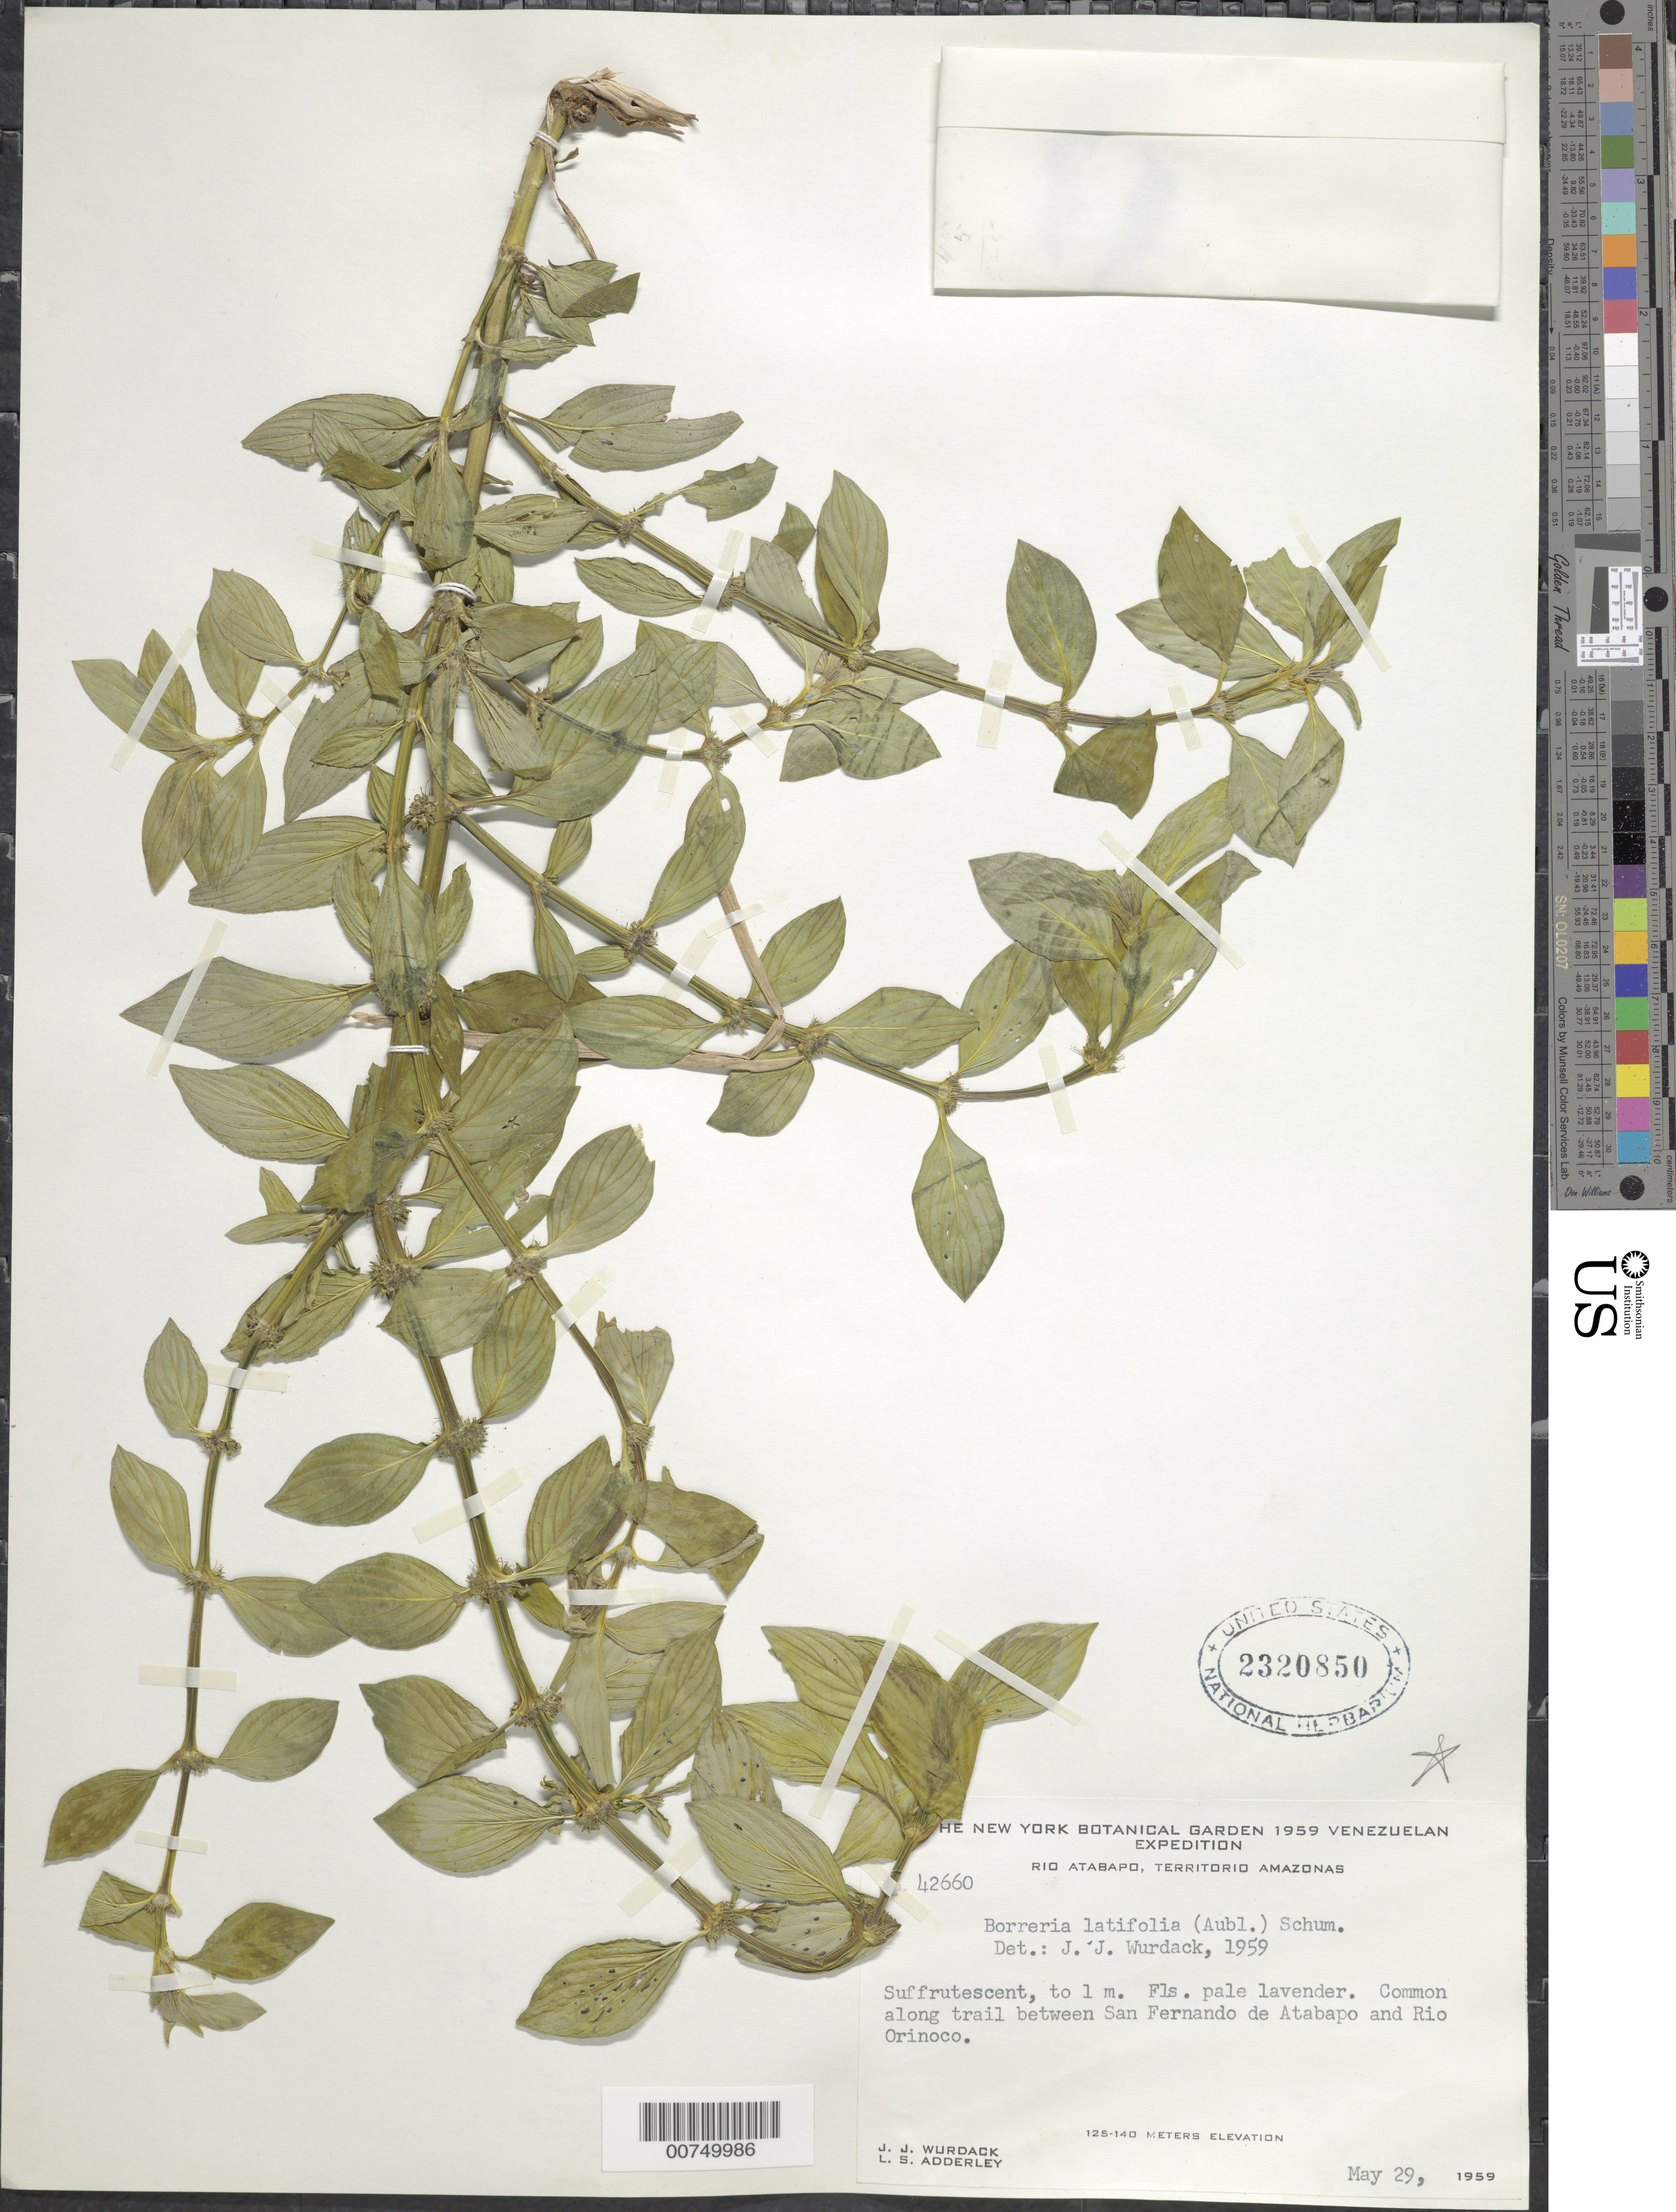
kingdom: Plantae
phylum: Tracheophyta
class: Magnoliopsida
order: Gentianales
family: Rubiaceae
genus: Borreria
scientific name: Borreria latifolia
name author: (Aubl.) K. Schum.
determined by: Wurdack, John J., (US), US (UNITED STATES)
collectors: J. J. Wurdack & L. S. Adderley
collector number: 42660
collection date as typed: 29-May-59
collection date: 1959-05-29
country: Venezuela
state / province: Amazonas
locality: Río Orinoco, trail between San Fernando de Atabapo and Río Orinoco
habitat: Along trail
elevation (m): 125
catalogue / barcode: US 2320850